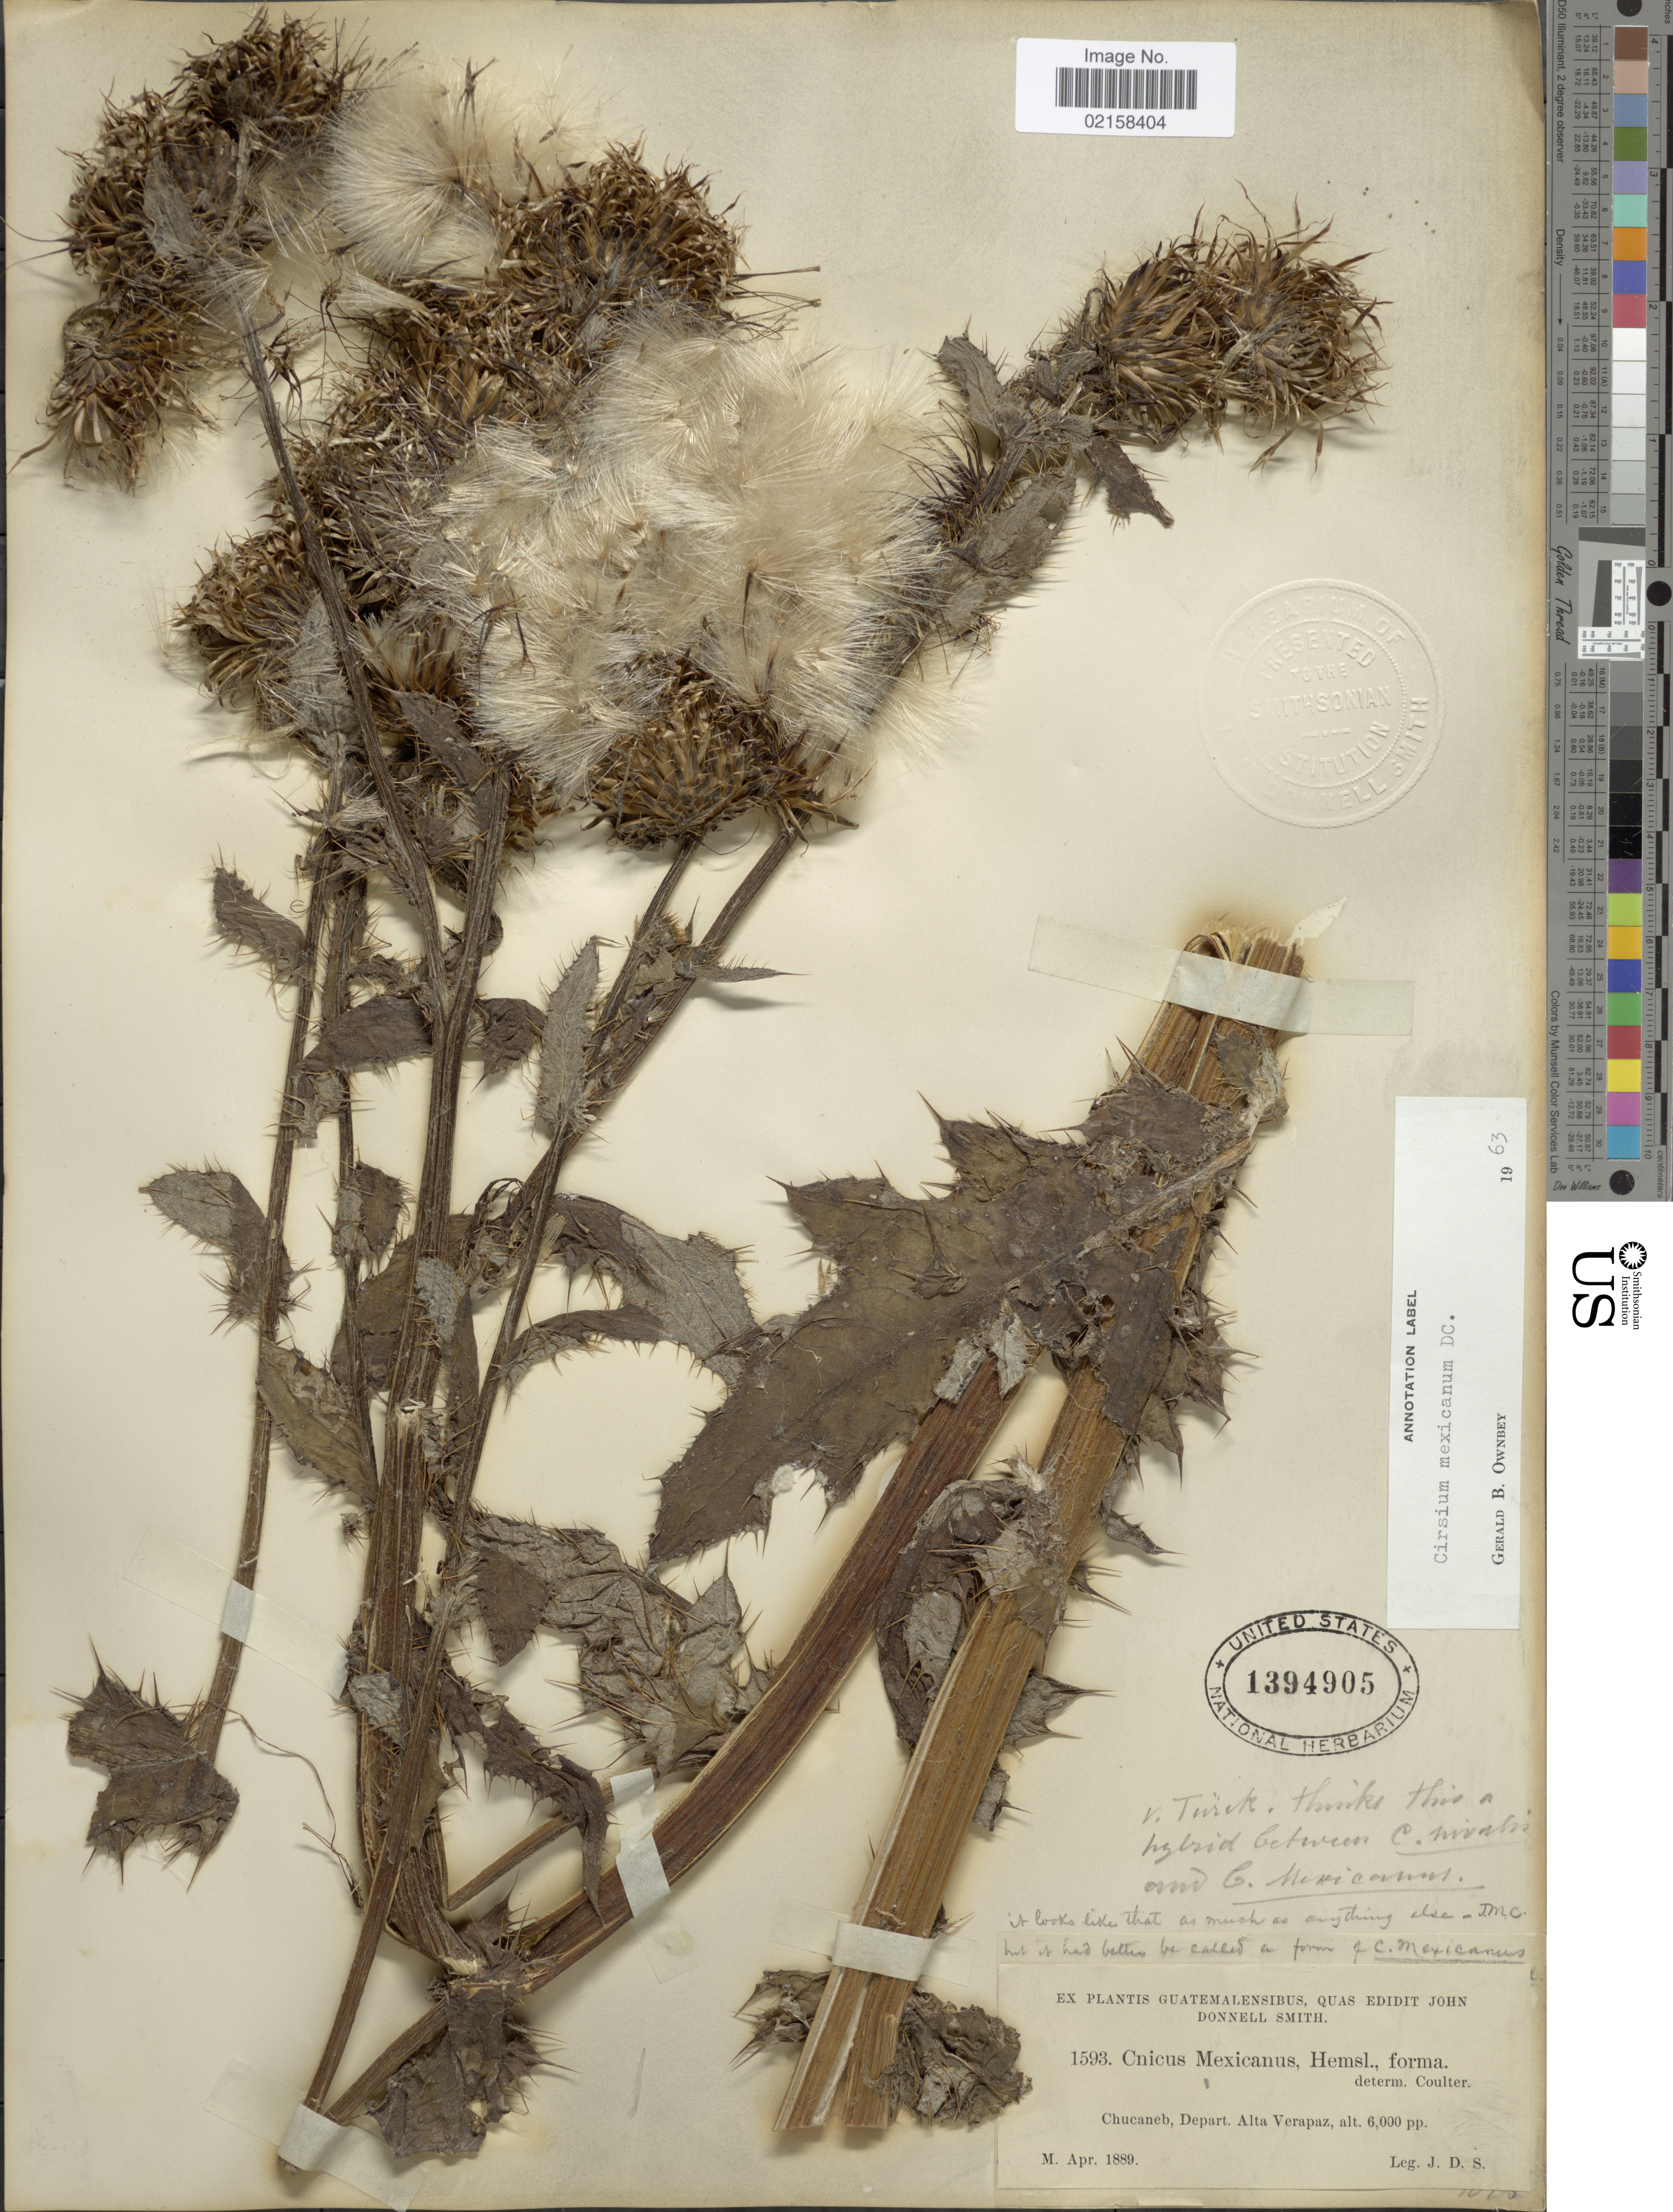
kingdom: Plantae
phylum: Tracheophyta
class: Magnoliopsida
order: Asterales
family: Asteraceae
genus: Cirsium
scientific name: Cirsium mexicanum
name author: DC.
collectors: J. Donnell Smith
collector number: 1593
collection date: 1889-04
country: Guatemala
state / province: Alta Verapaz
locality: Chucaneb.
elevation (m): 1829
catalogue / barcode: US 1394905